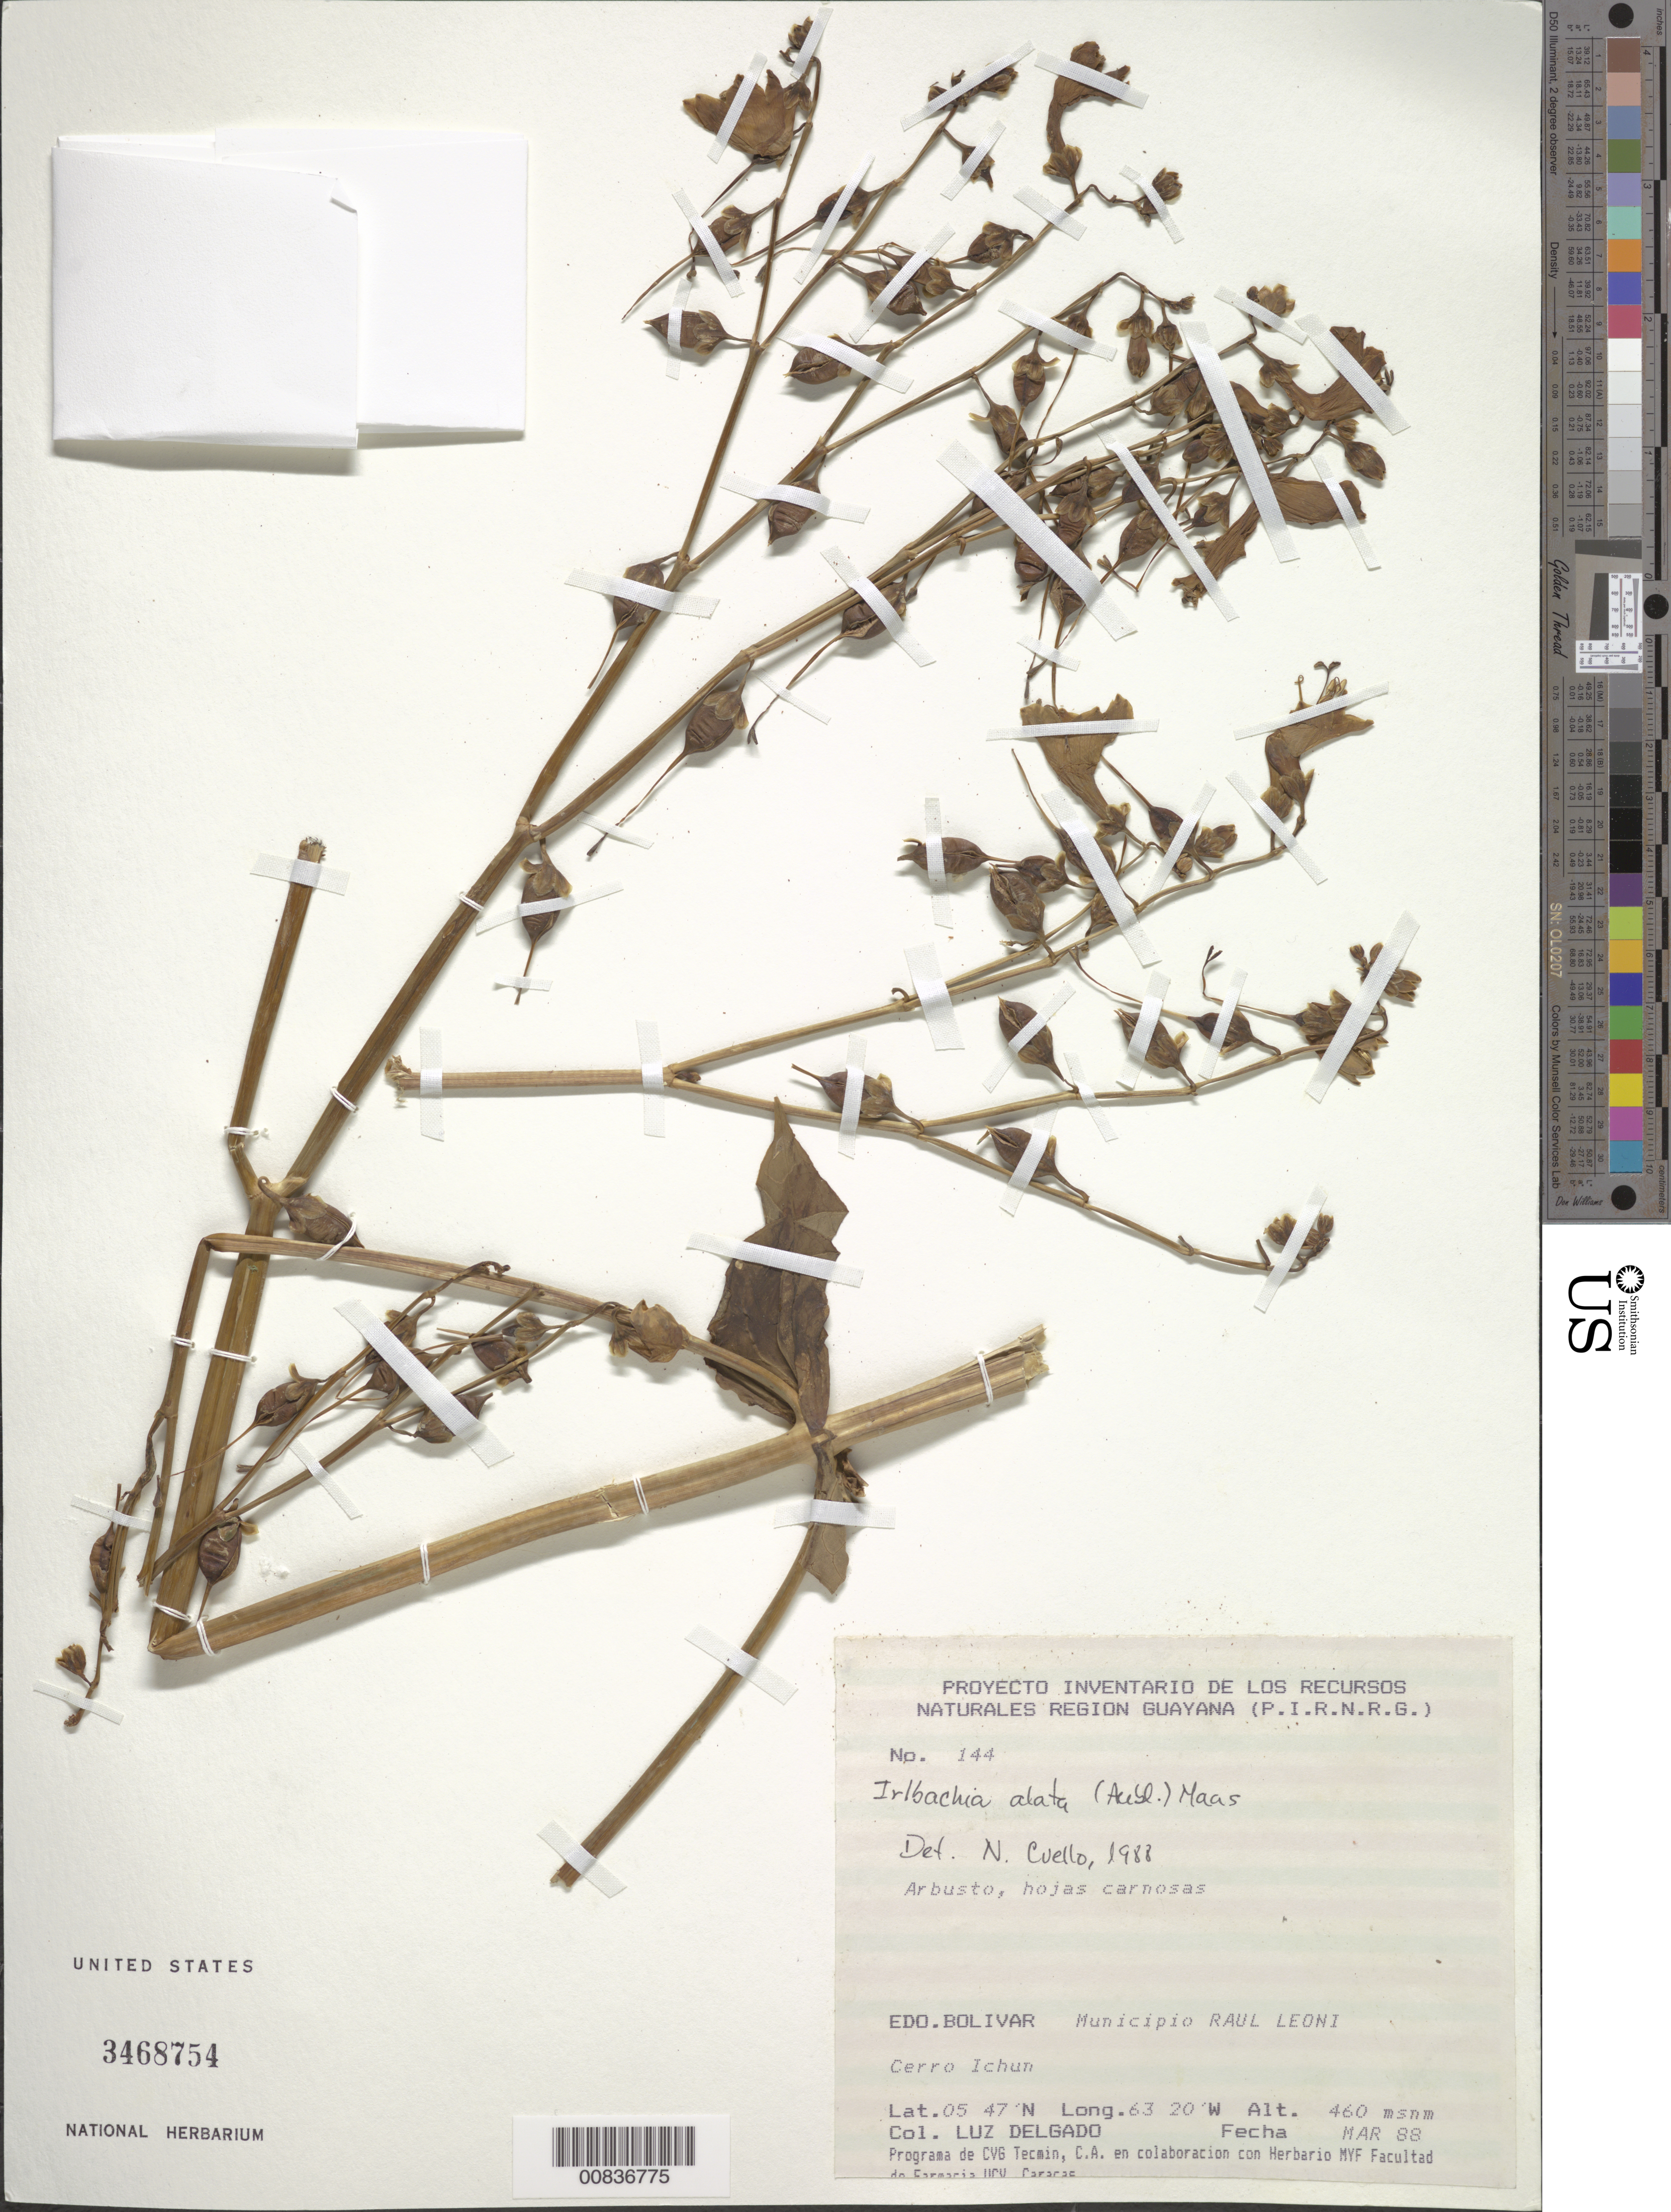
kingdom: Plantae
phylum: Tracheophyta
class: Magnoliopsida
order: Gentianales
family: Gentianaceae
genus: Irlbachia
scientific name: Irlbachia alata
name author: (Aubl.) Maas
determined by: Cuello, Nidia L.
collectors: L. Delgado V.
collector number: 144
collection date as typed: Mar-88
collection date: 1988-03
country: Venezuela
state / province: Bolívar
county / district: Angostura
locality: Mun. Raúl Leoni [=Angostura], Cerro Ichun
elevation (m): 460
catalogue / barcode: US 3468754